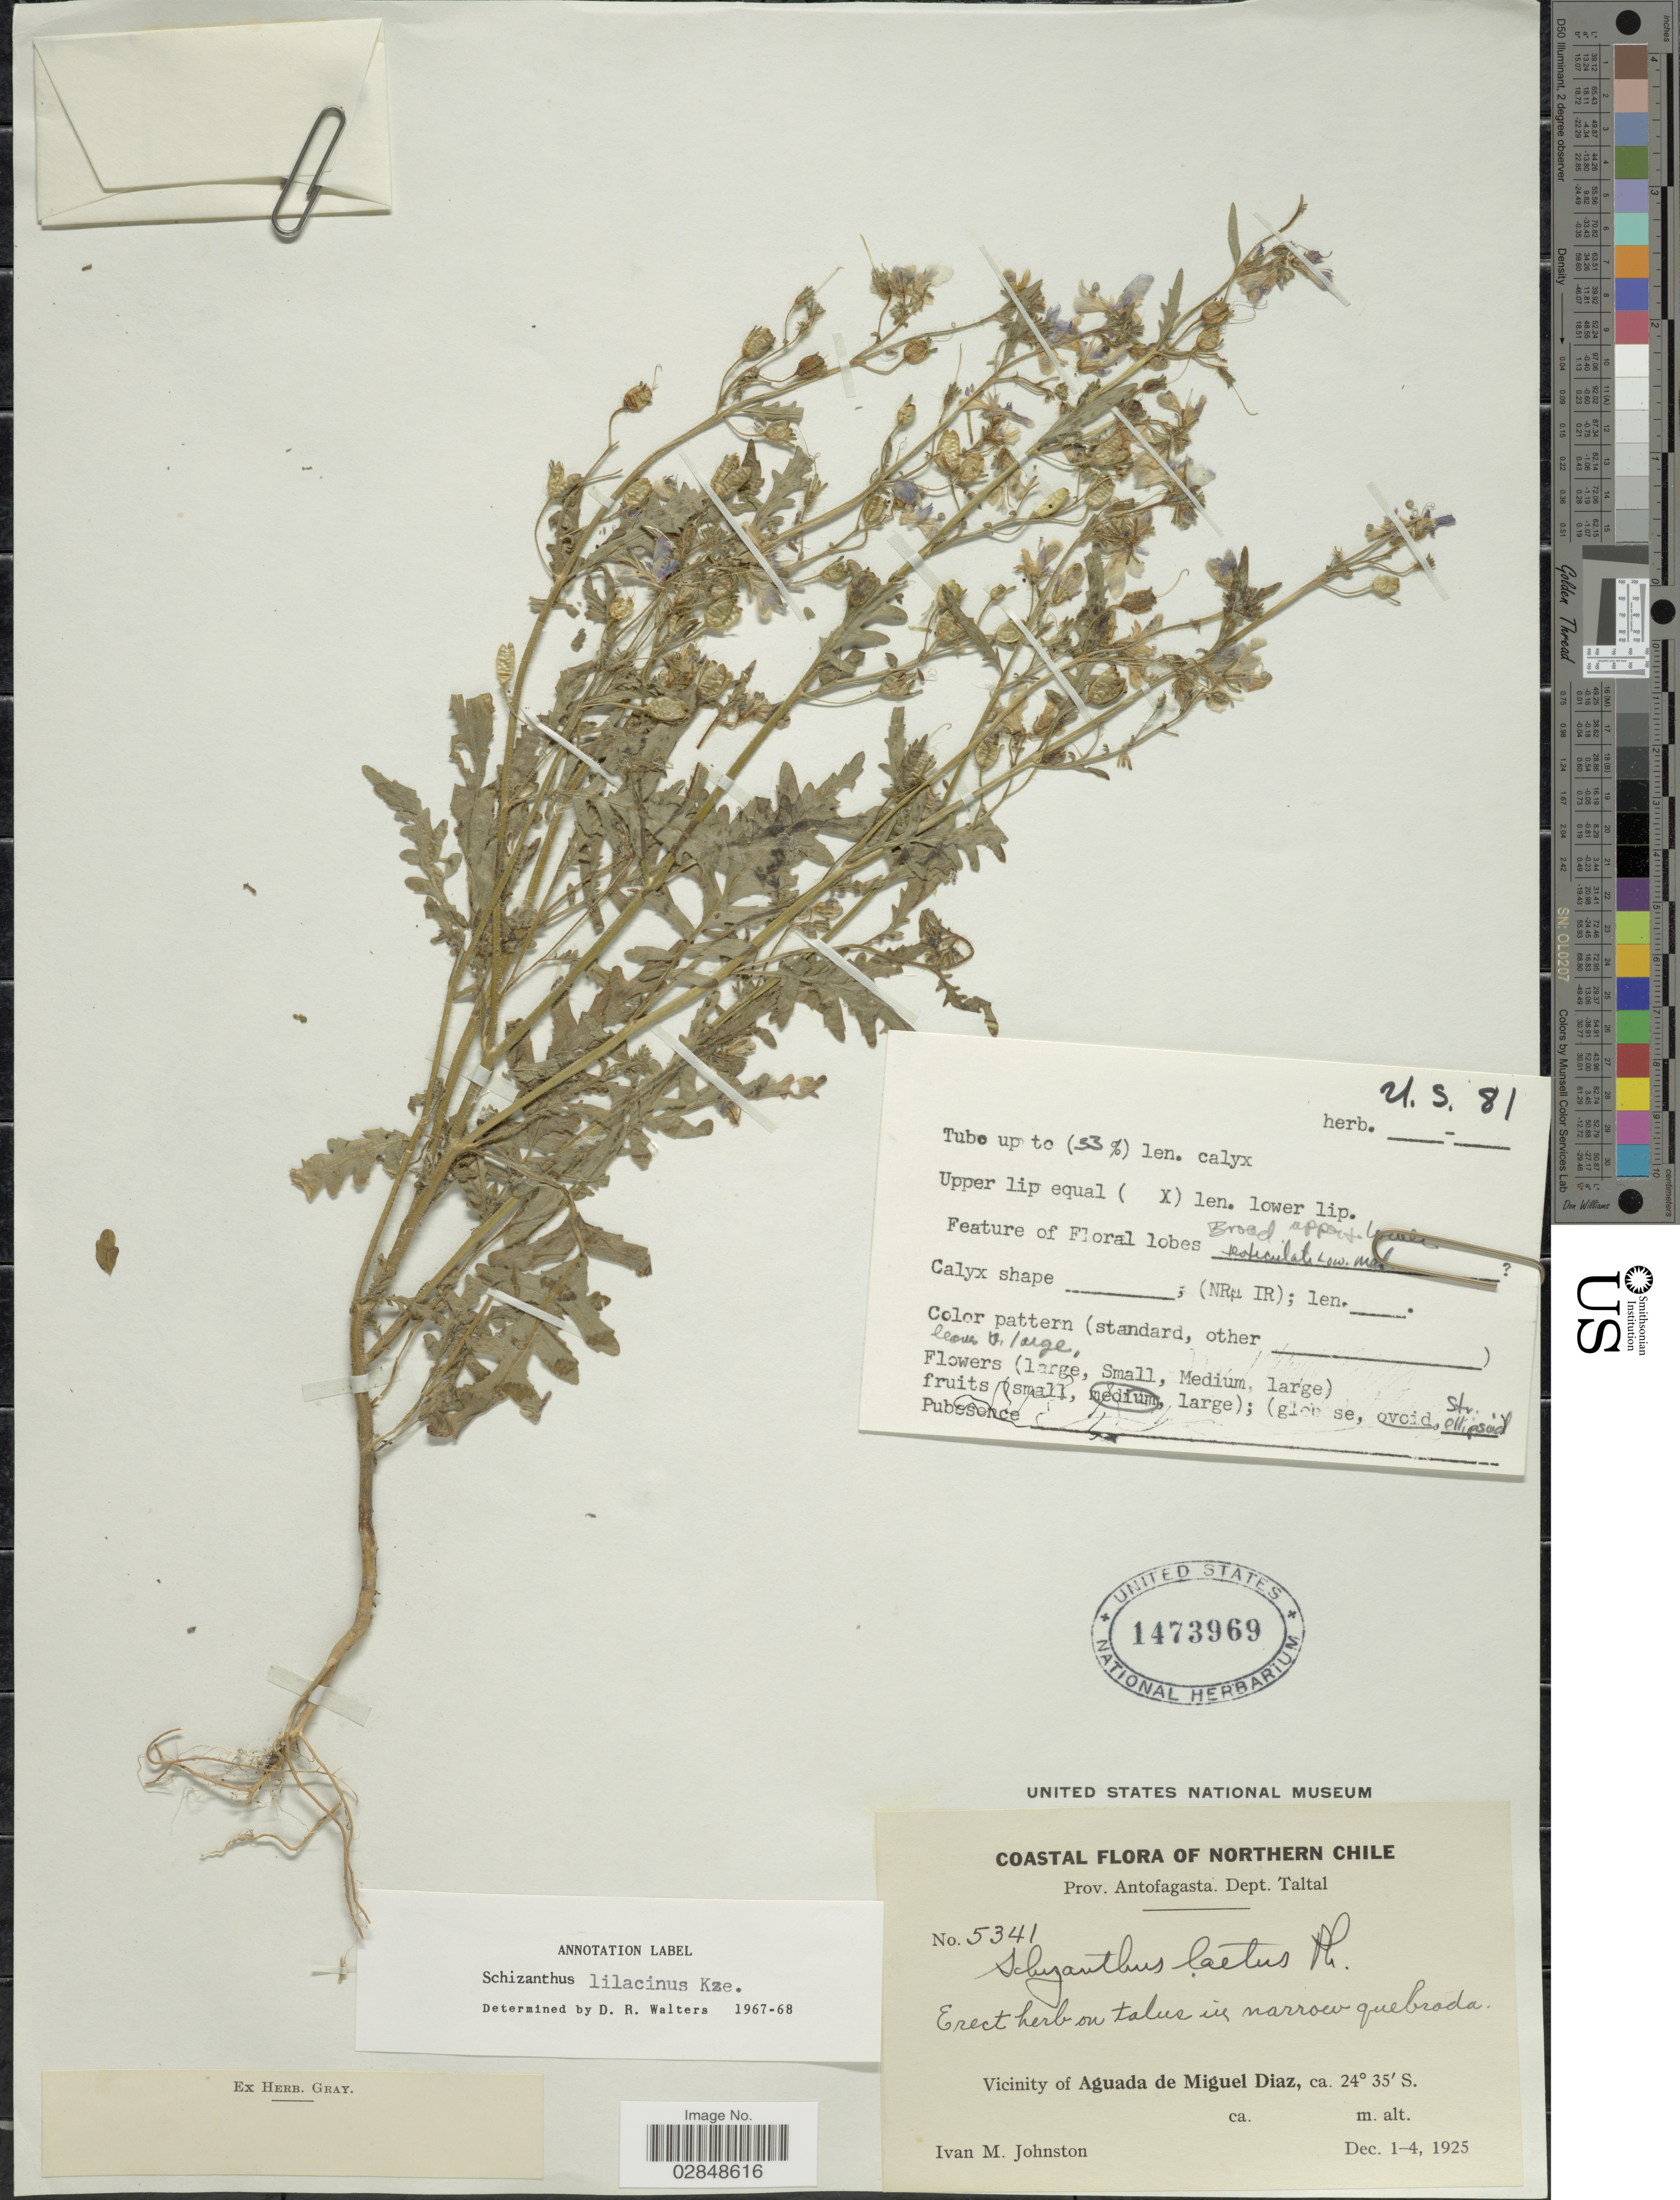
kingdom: Plantae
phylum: Tracheophyta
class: Magnoliopsida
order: Solanales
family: Solanaceae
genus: Schizanthus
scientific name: Schizanthus lilacinus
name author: Kunze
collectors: I.M. Johnston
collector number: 5341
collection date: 1925-12-01/1925-12-04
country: Chile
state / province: Antofagasta (II)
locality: Northern Chile. Dept. Taltal. Vicinity of Aguada de Miguel Diaz.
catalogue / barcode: US 1473969